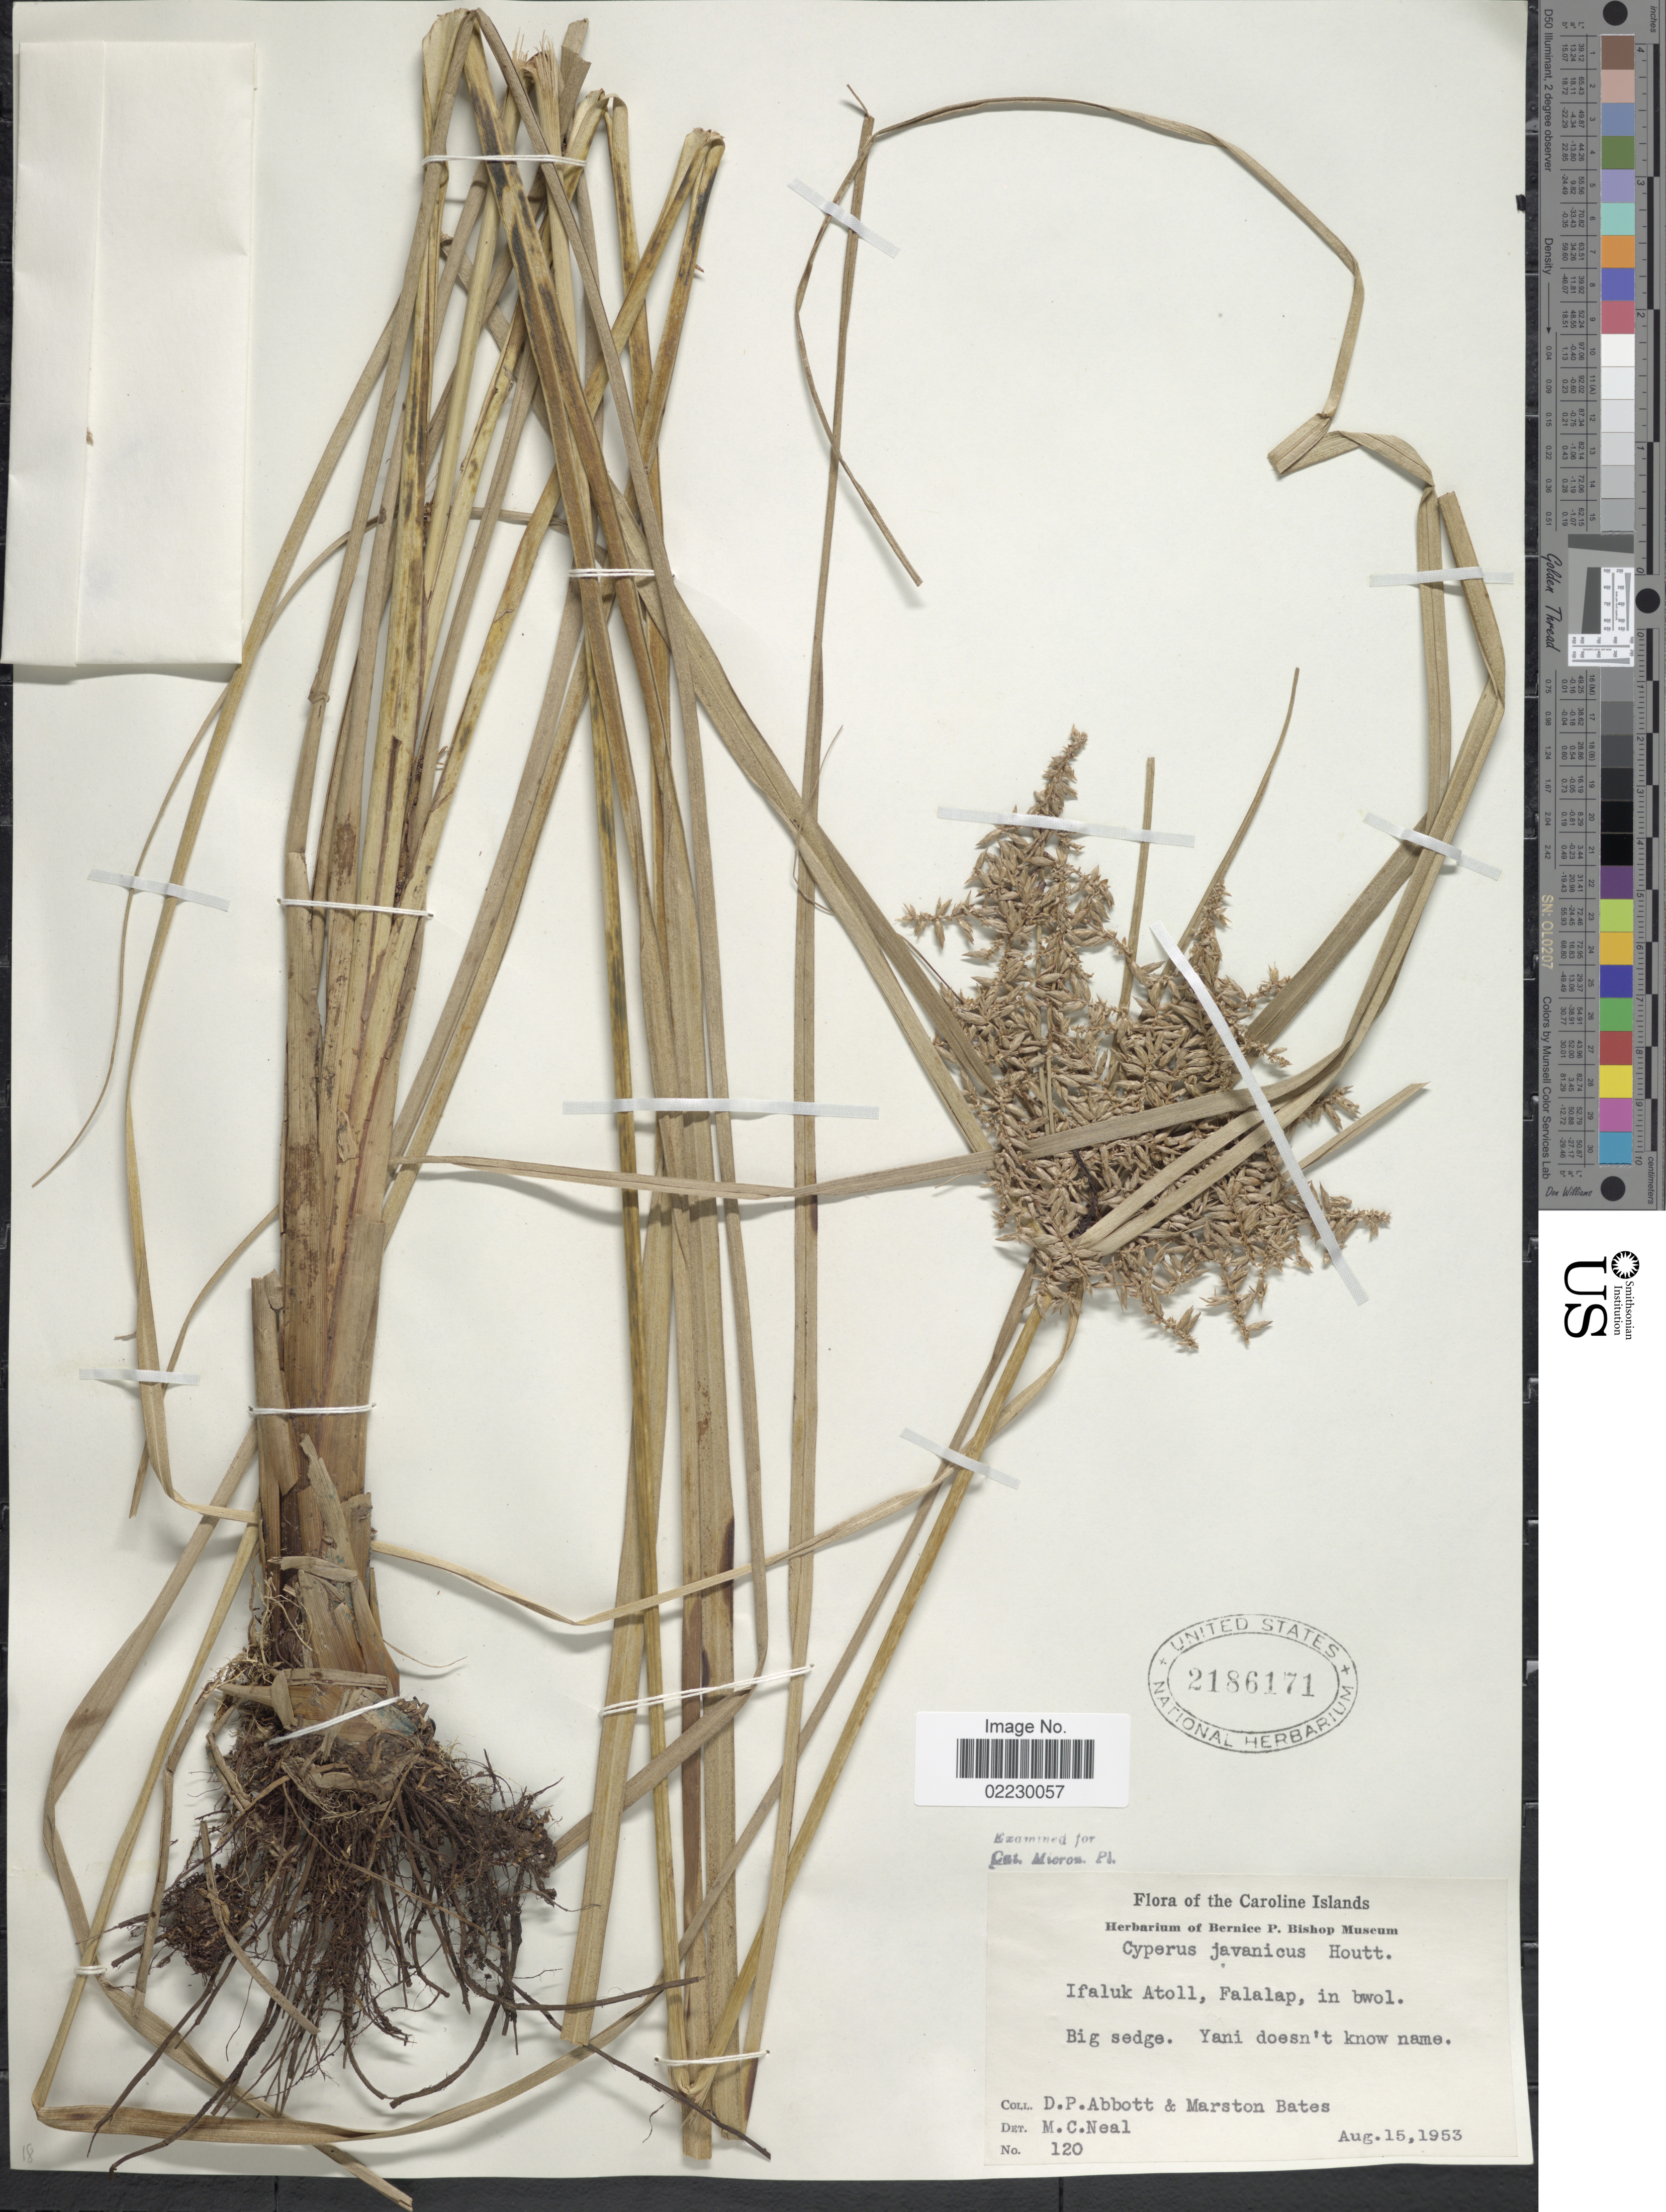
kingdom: Plantae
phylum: Tracheophyta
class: Liliopsida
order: Poales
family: Cyperaceae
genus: Cyperus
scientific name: Cyperus javanicus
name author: Houtt.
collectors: D. P. Abbott & M. Bates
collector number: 120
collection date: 1953-08-15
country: Micronesia, Federated States of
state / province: Yap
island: Ifalik [Ifaluk] Atoll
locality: Caroline Islands, Ifaluk Atoll, Falalap, in bwol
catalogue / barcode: US 2186171